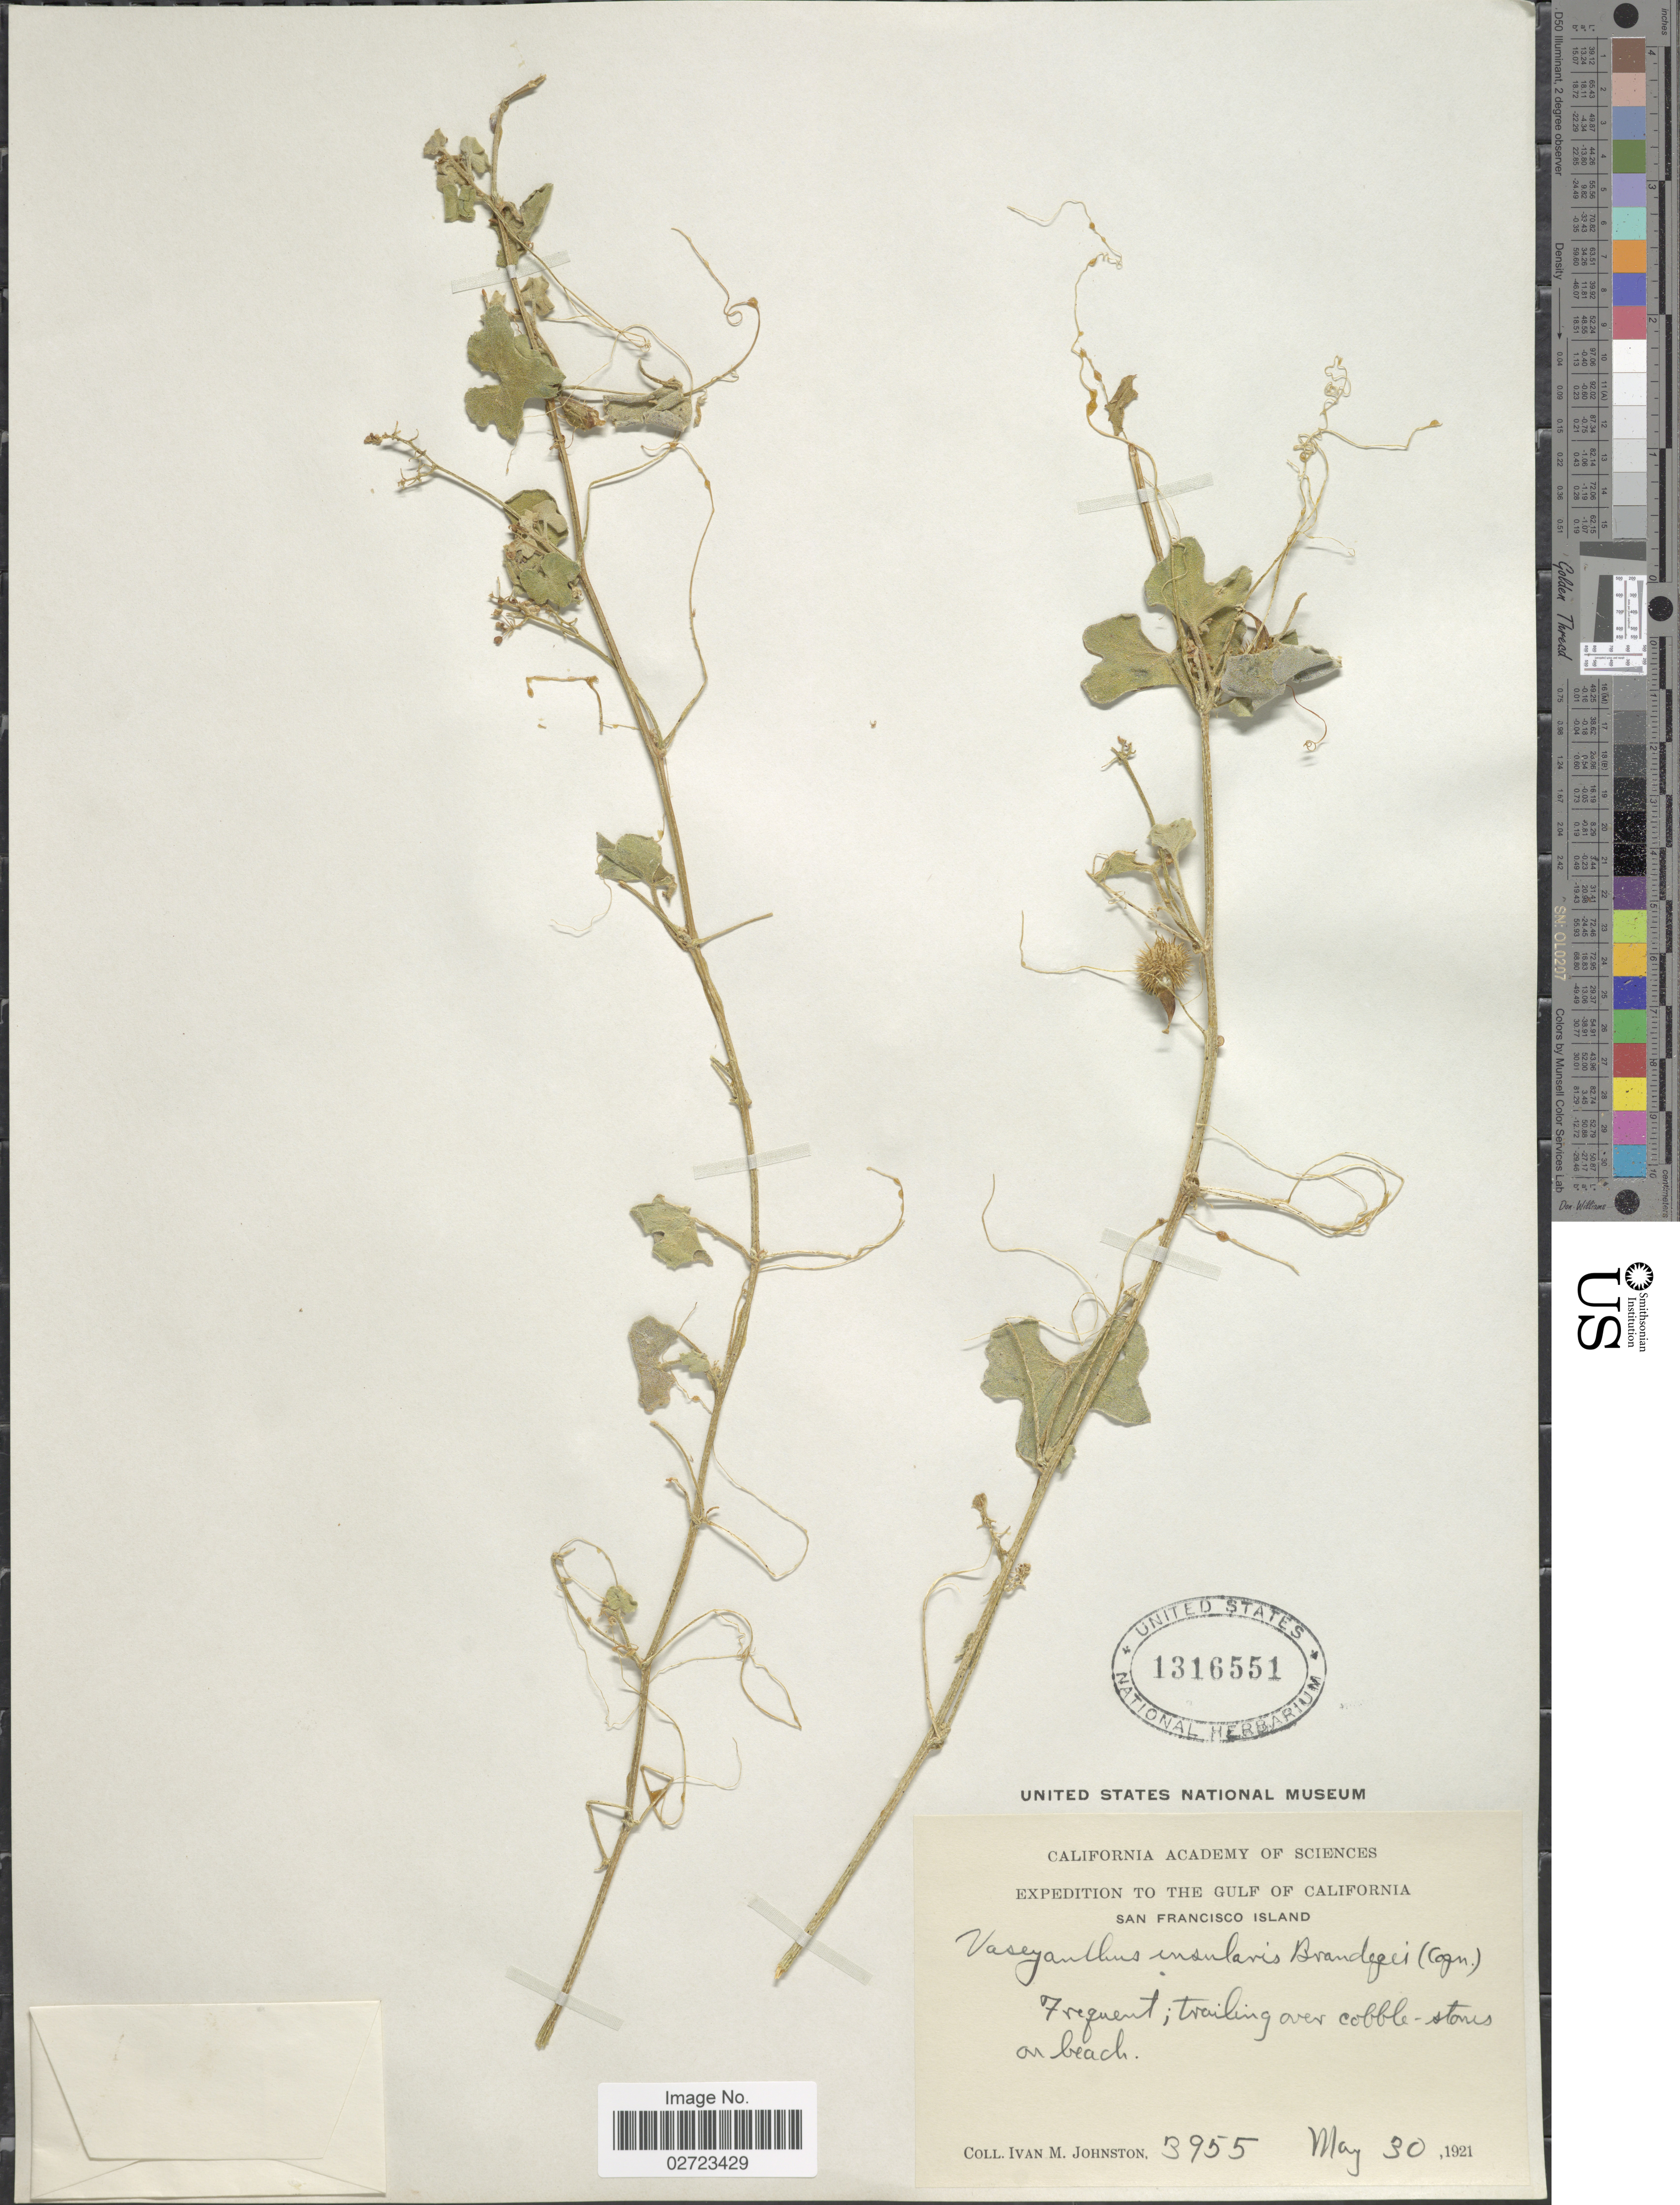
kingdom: Plantae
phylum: Tracheophyta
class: Magnoliopsida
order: Cucurbitales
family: Cucurbitaceae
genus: Echinopepon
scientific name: Echinopepon insularis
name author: S. Watson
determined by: Strong, Mark T., (BOT), Smithsonian Institution - National Museum of Natural History (UNITED STATES)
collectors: I.M. Johnston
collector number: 3955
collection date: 1921-05-30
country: Mexico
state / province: Baja California Sur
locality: The Gulf of California, San Francisco Island, trailing over cobble-stones on beach.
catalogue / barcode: US 1316551